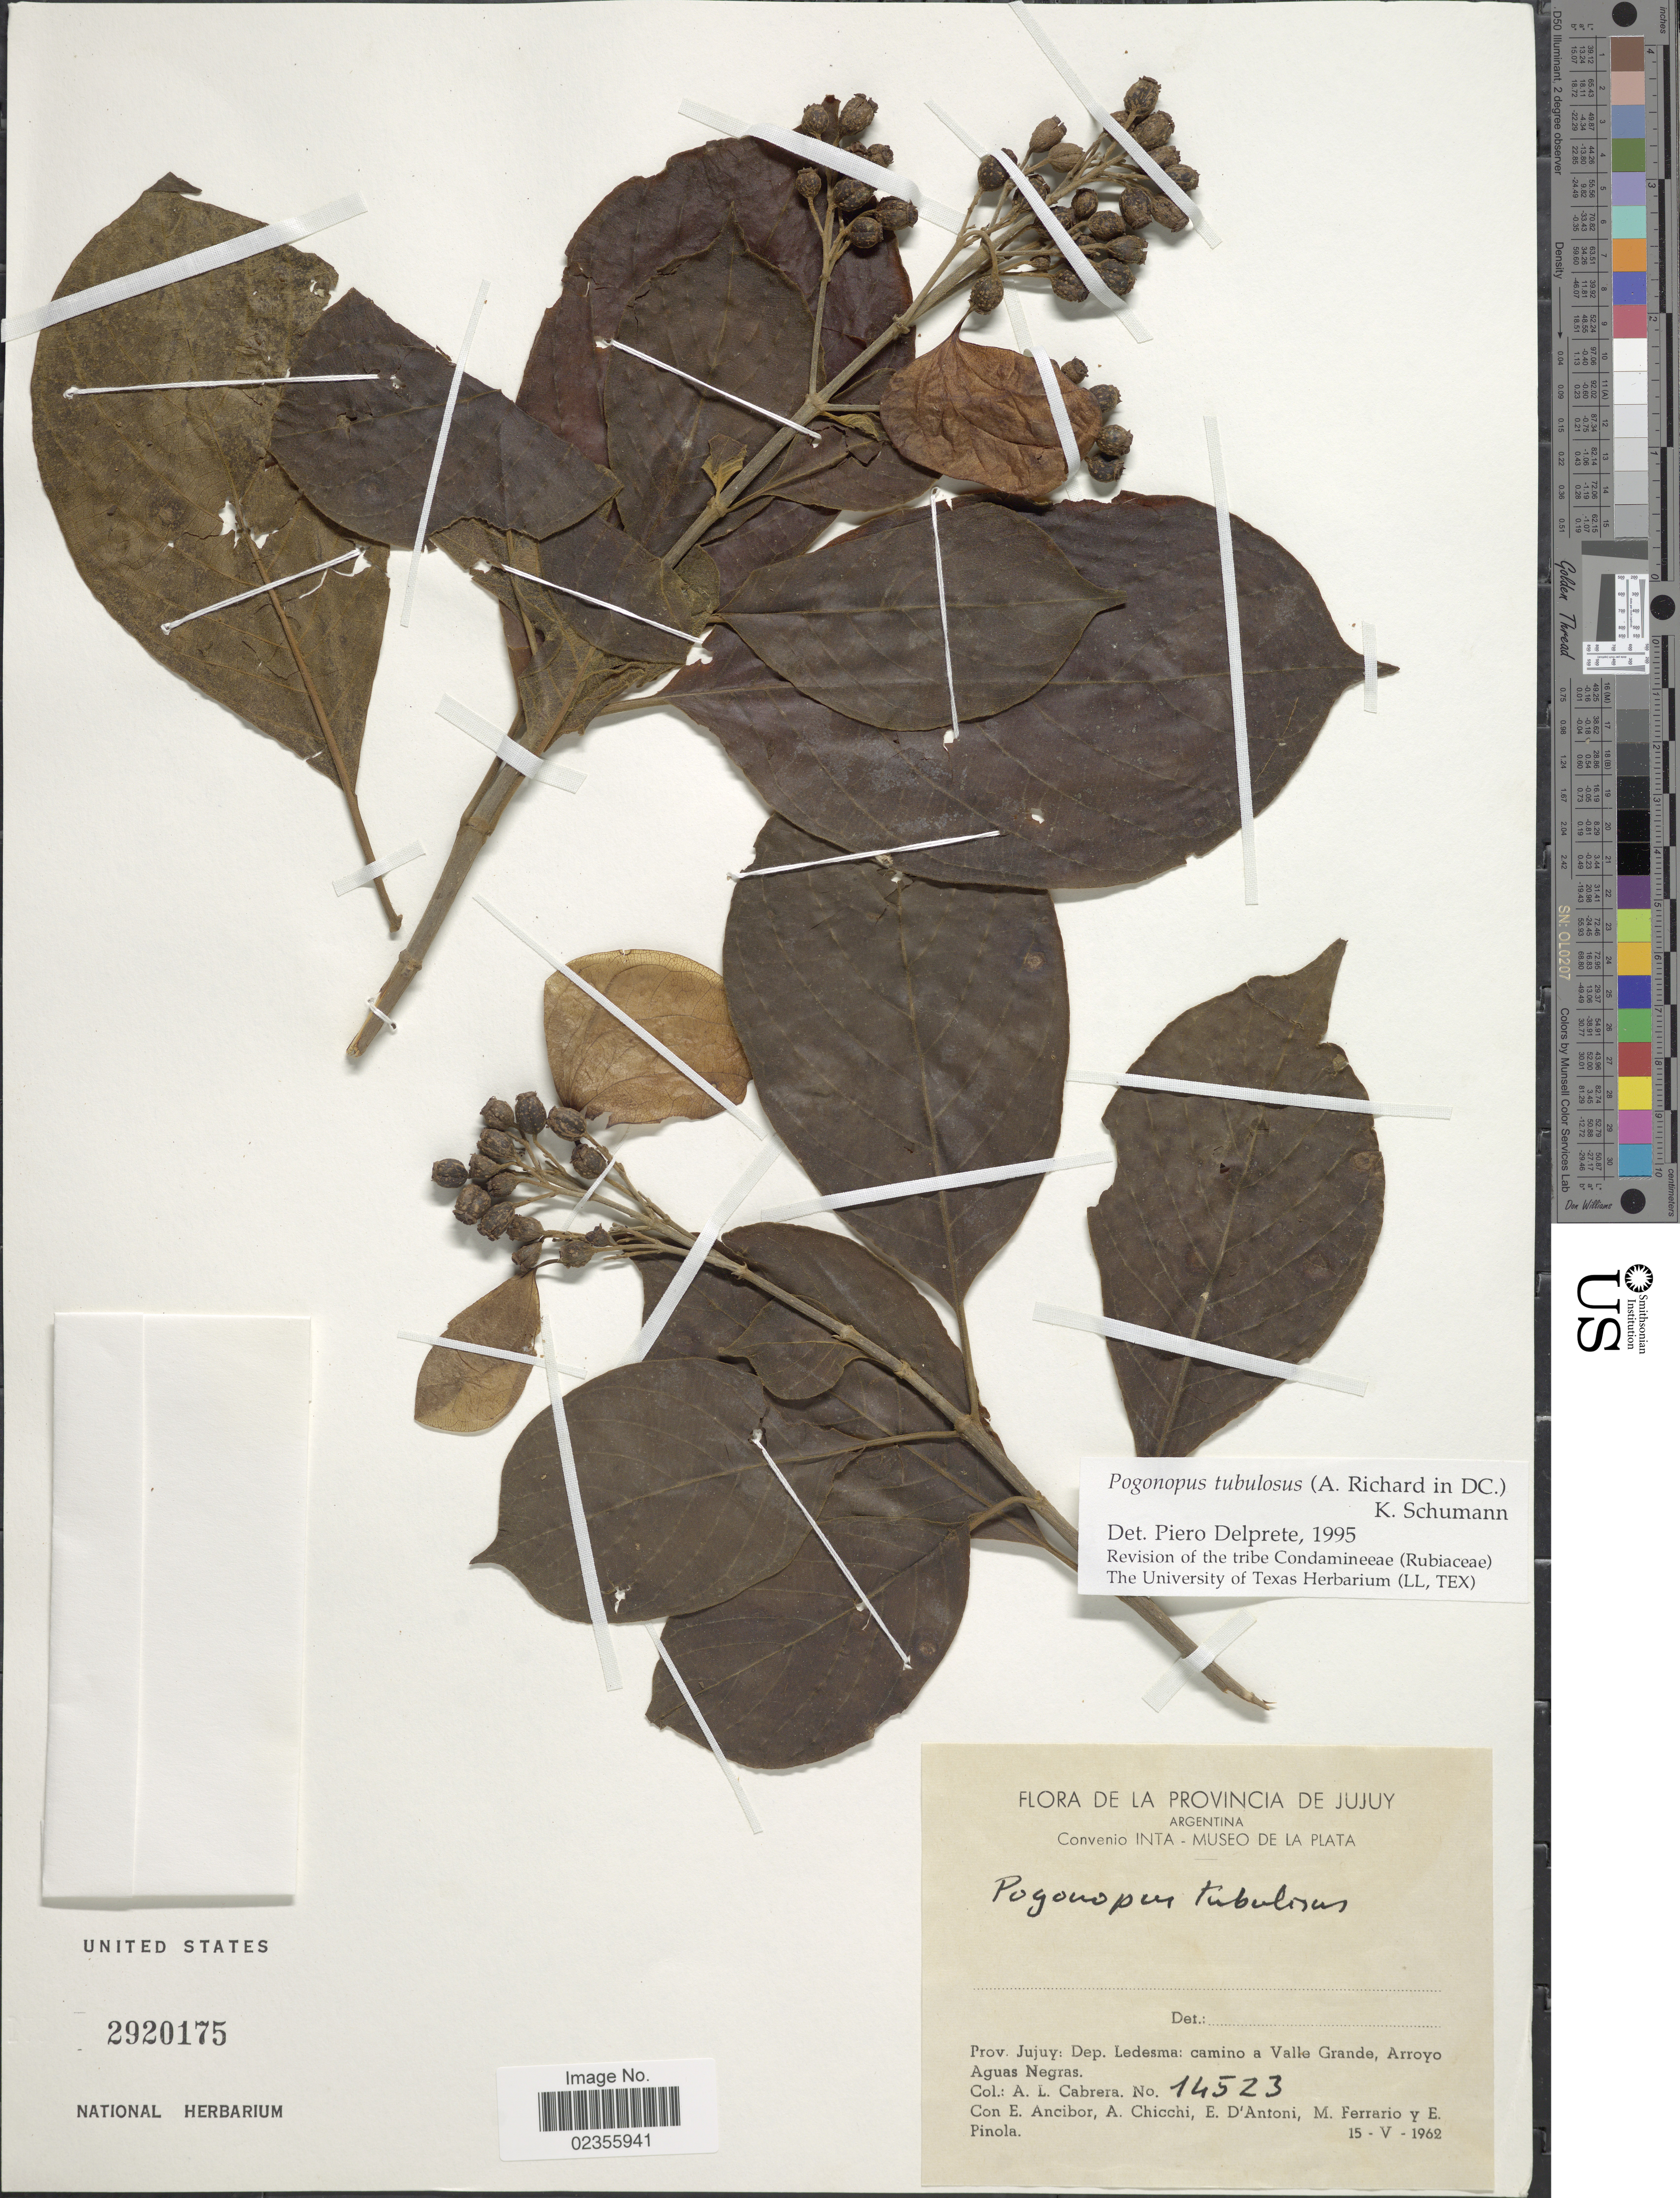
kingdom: Plantae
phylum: Tracheophyta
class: Magnoliopsida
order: Gentianales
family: Rubiaceae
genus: Pogonopus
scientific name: Pogonopus tubulosus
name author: (A. Rich. in DC.) K. Schum.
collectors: A. L. Cabrera, E. Ancibor, A. Chicchi, E. D'Antoni & et al.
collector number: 14523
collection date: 1962-05-15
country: Argentina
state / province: Jujuy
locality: Prov. Jujuy: Dep. Ledesma: camino a Valle Grande, Arroyo Aguas Negras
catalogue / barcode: US 2920175